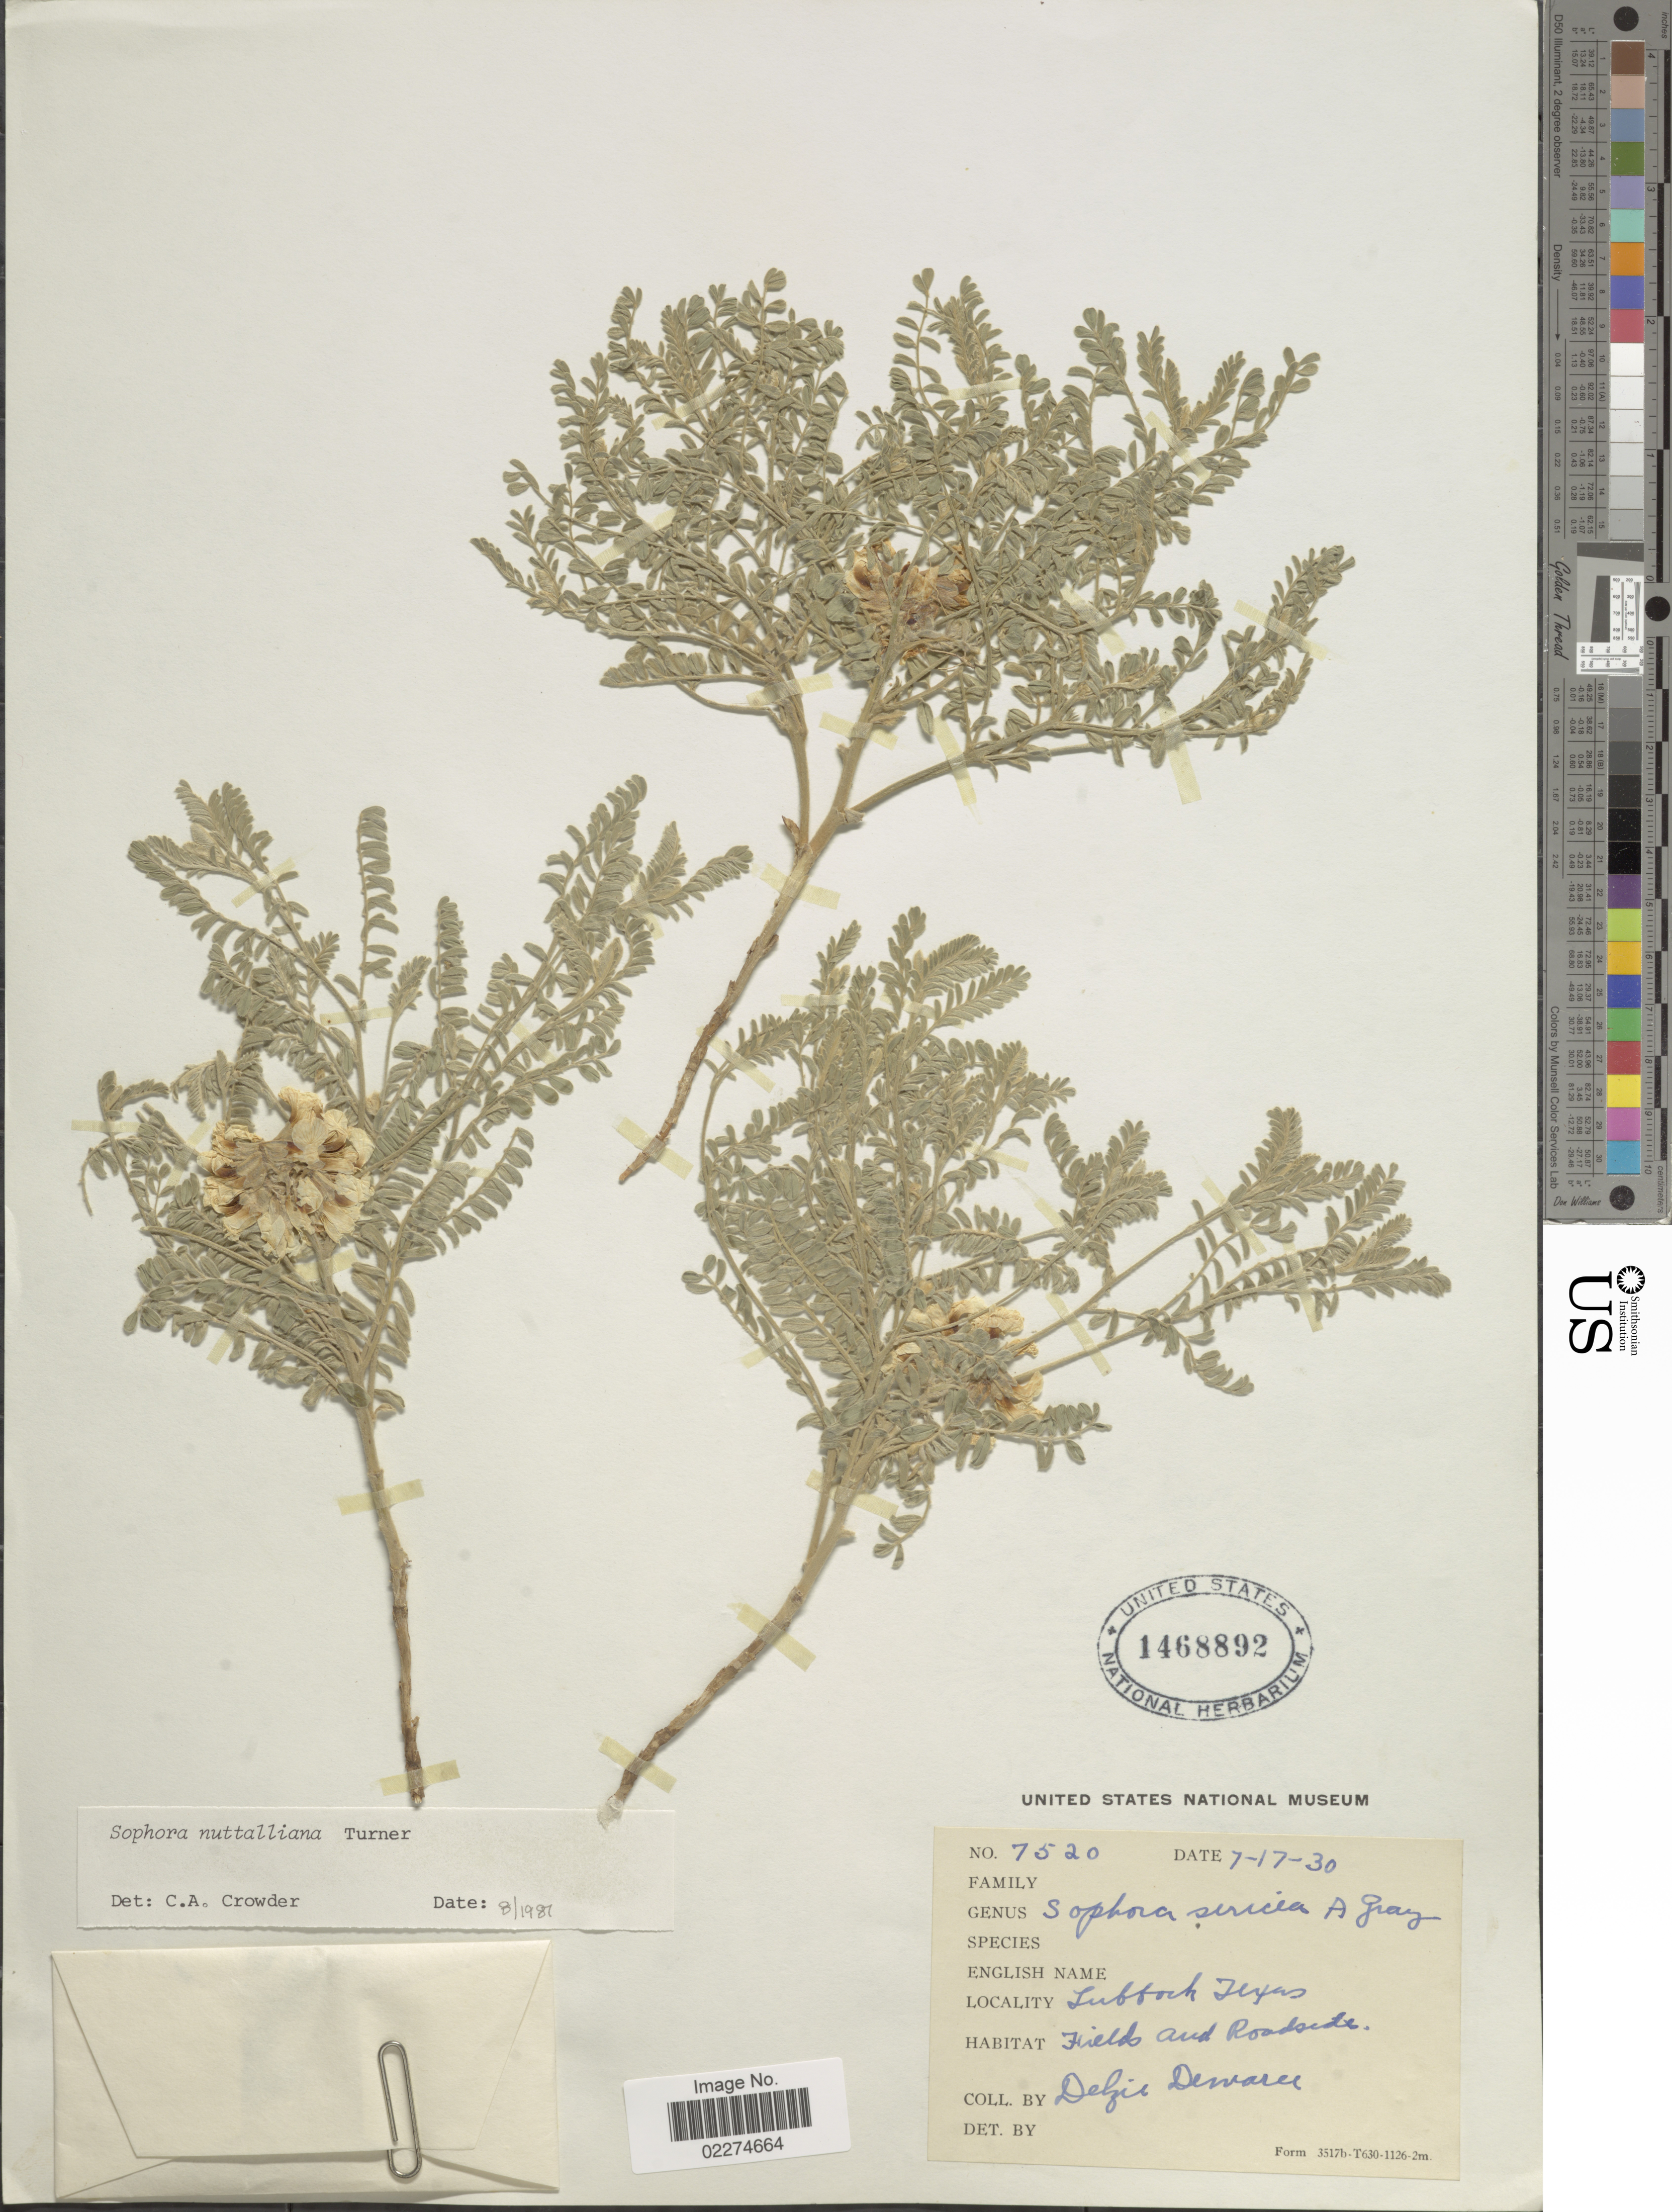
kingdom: Plantae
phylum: Tracheophyta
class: Magnoliopsida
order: Fabales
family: Fabaceae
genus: Sophora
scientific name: Sophora nuttalliana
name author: B.L. Turner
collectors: D. Demaree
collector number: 7520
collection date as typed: Transcribed d/m/y: 17/7/30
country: United States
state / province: Texas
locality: Luffork, Texas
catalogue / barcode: US 1468892